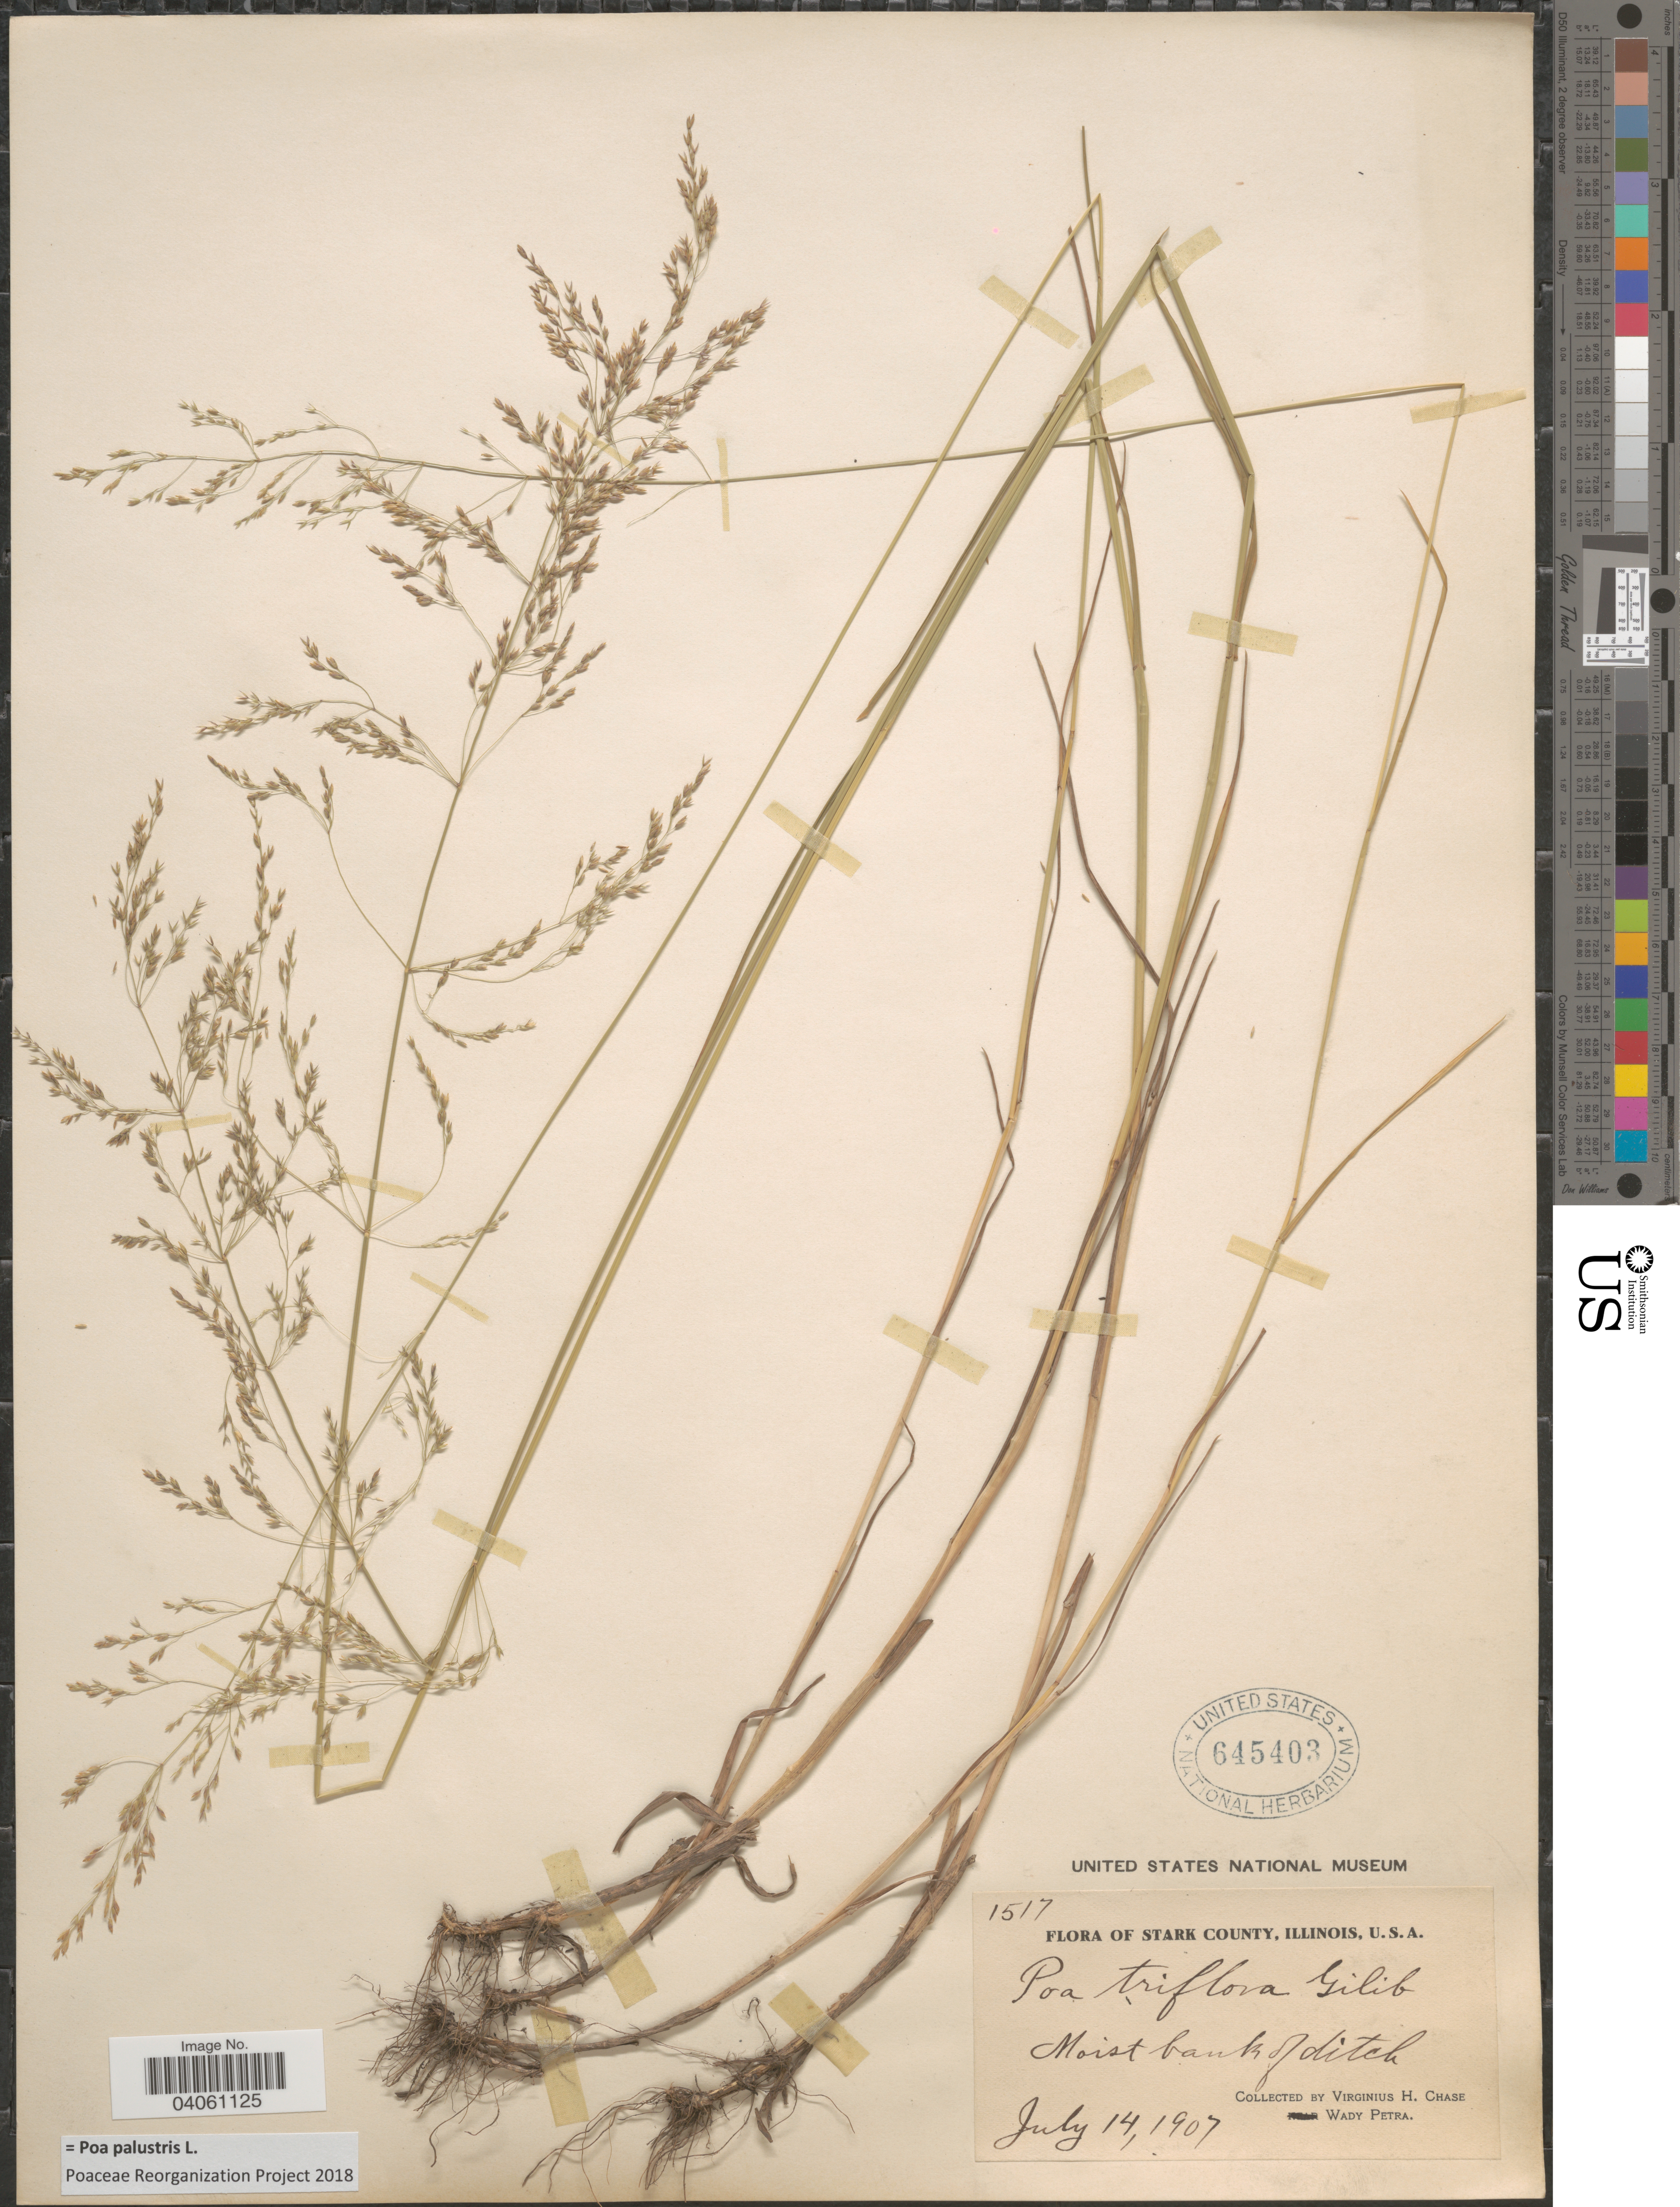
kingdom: Plantae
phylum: Tracheophyta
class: Liliopsida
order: Poales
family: Poaceae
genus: Poa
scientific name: Poa palustris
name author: L.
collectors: V. H. Chase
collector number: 1517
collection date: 1907-07-14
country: United States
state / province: Illinois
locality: Stark County.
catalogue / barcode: US 645403